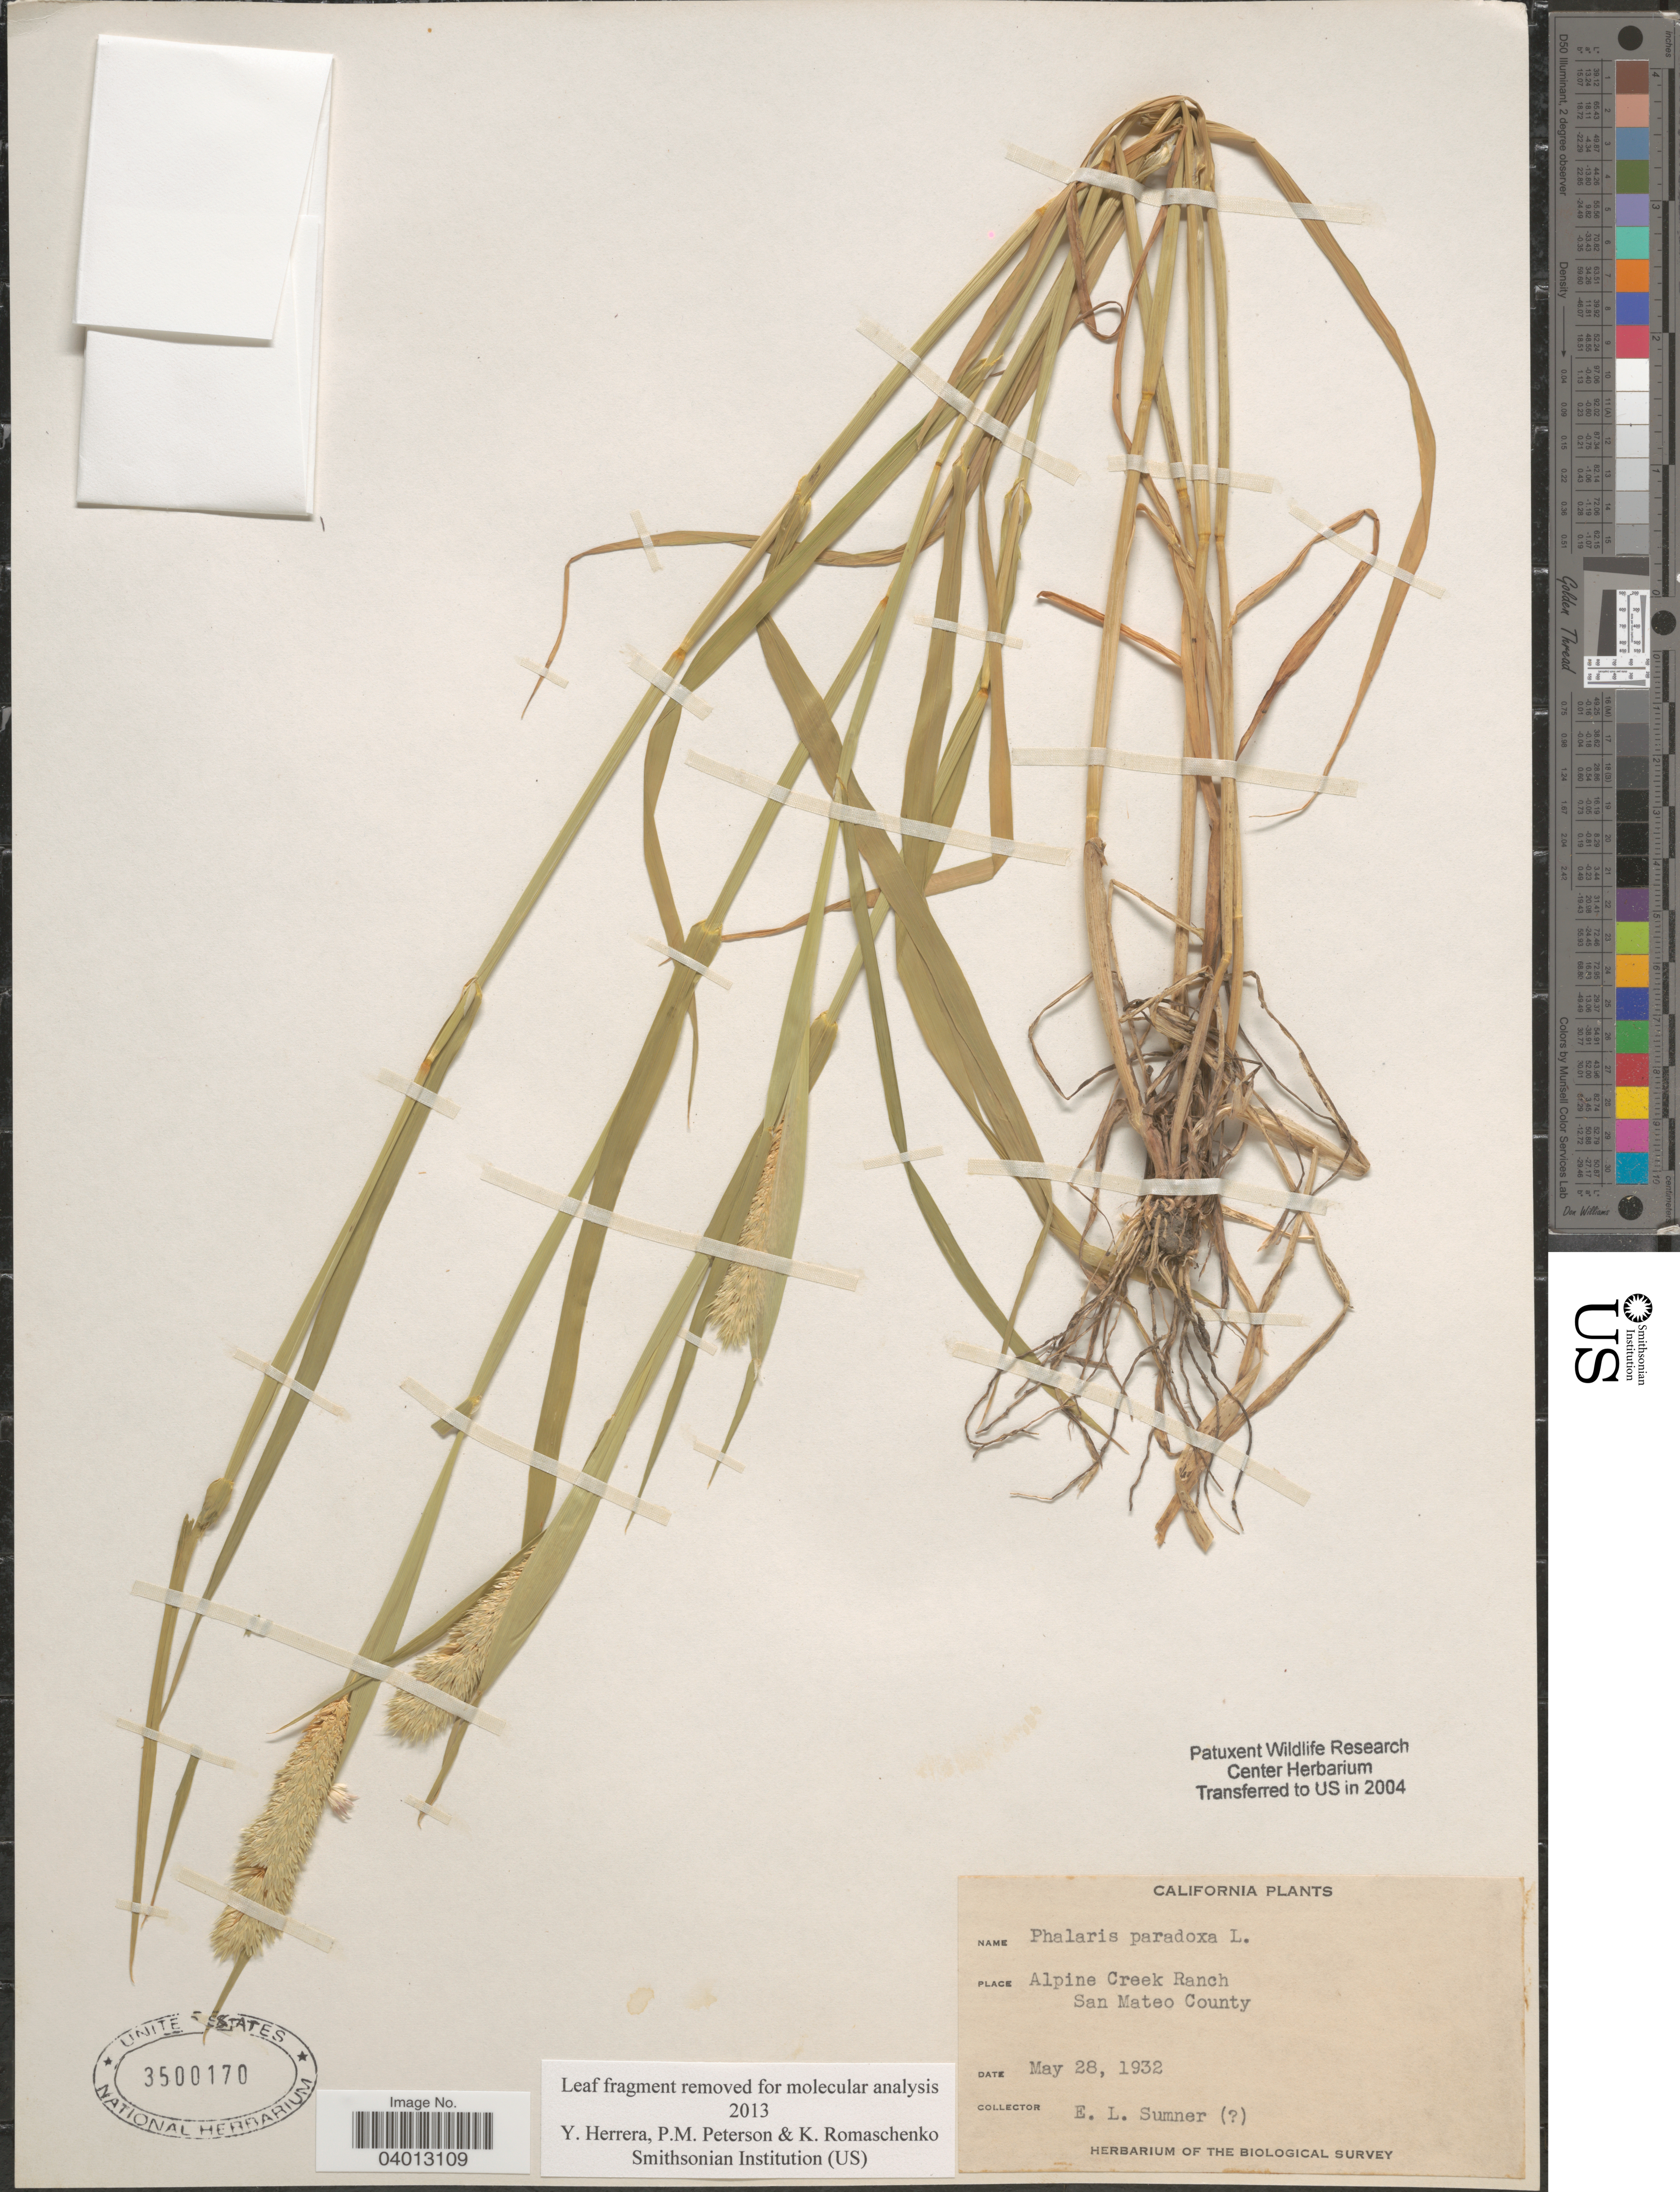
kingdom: Plantae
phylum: Tracheophyta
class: Liliopsida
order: Poales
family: Poaceae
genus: Phalaris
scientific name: Phalaris paradoxa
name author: L.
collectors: E. Sumner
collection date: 1932-05-28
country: United States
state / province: California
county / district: San Mateo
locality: Alpine Creek Ranch. San Mateo County.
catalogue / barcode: US 3500170